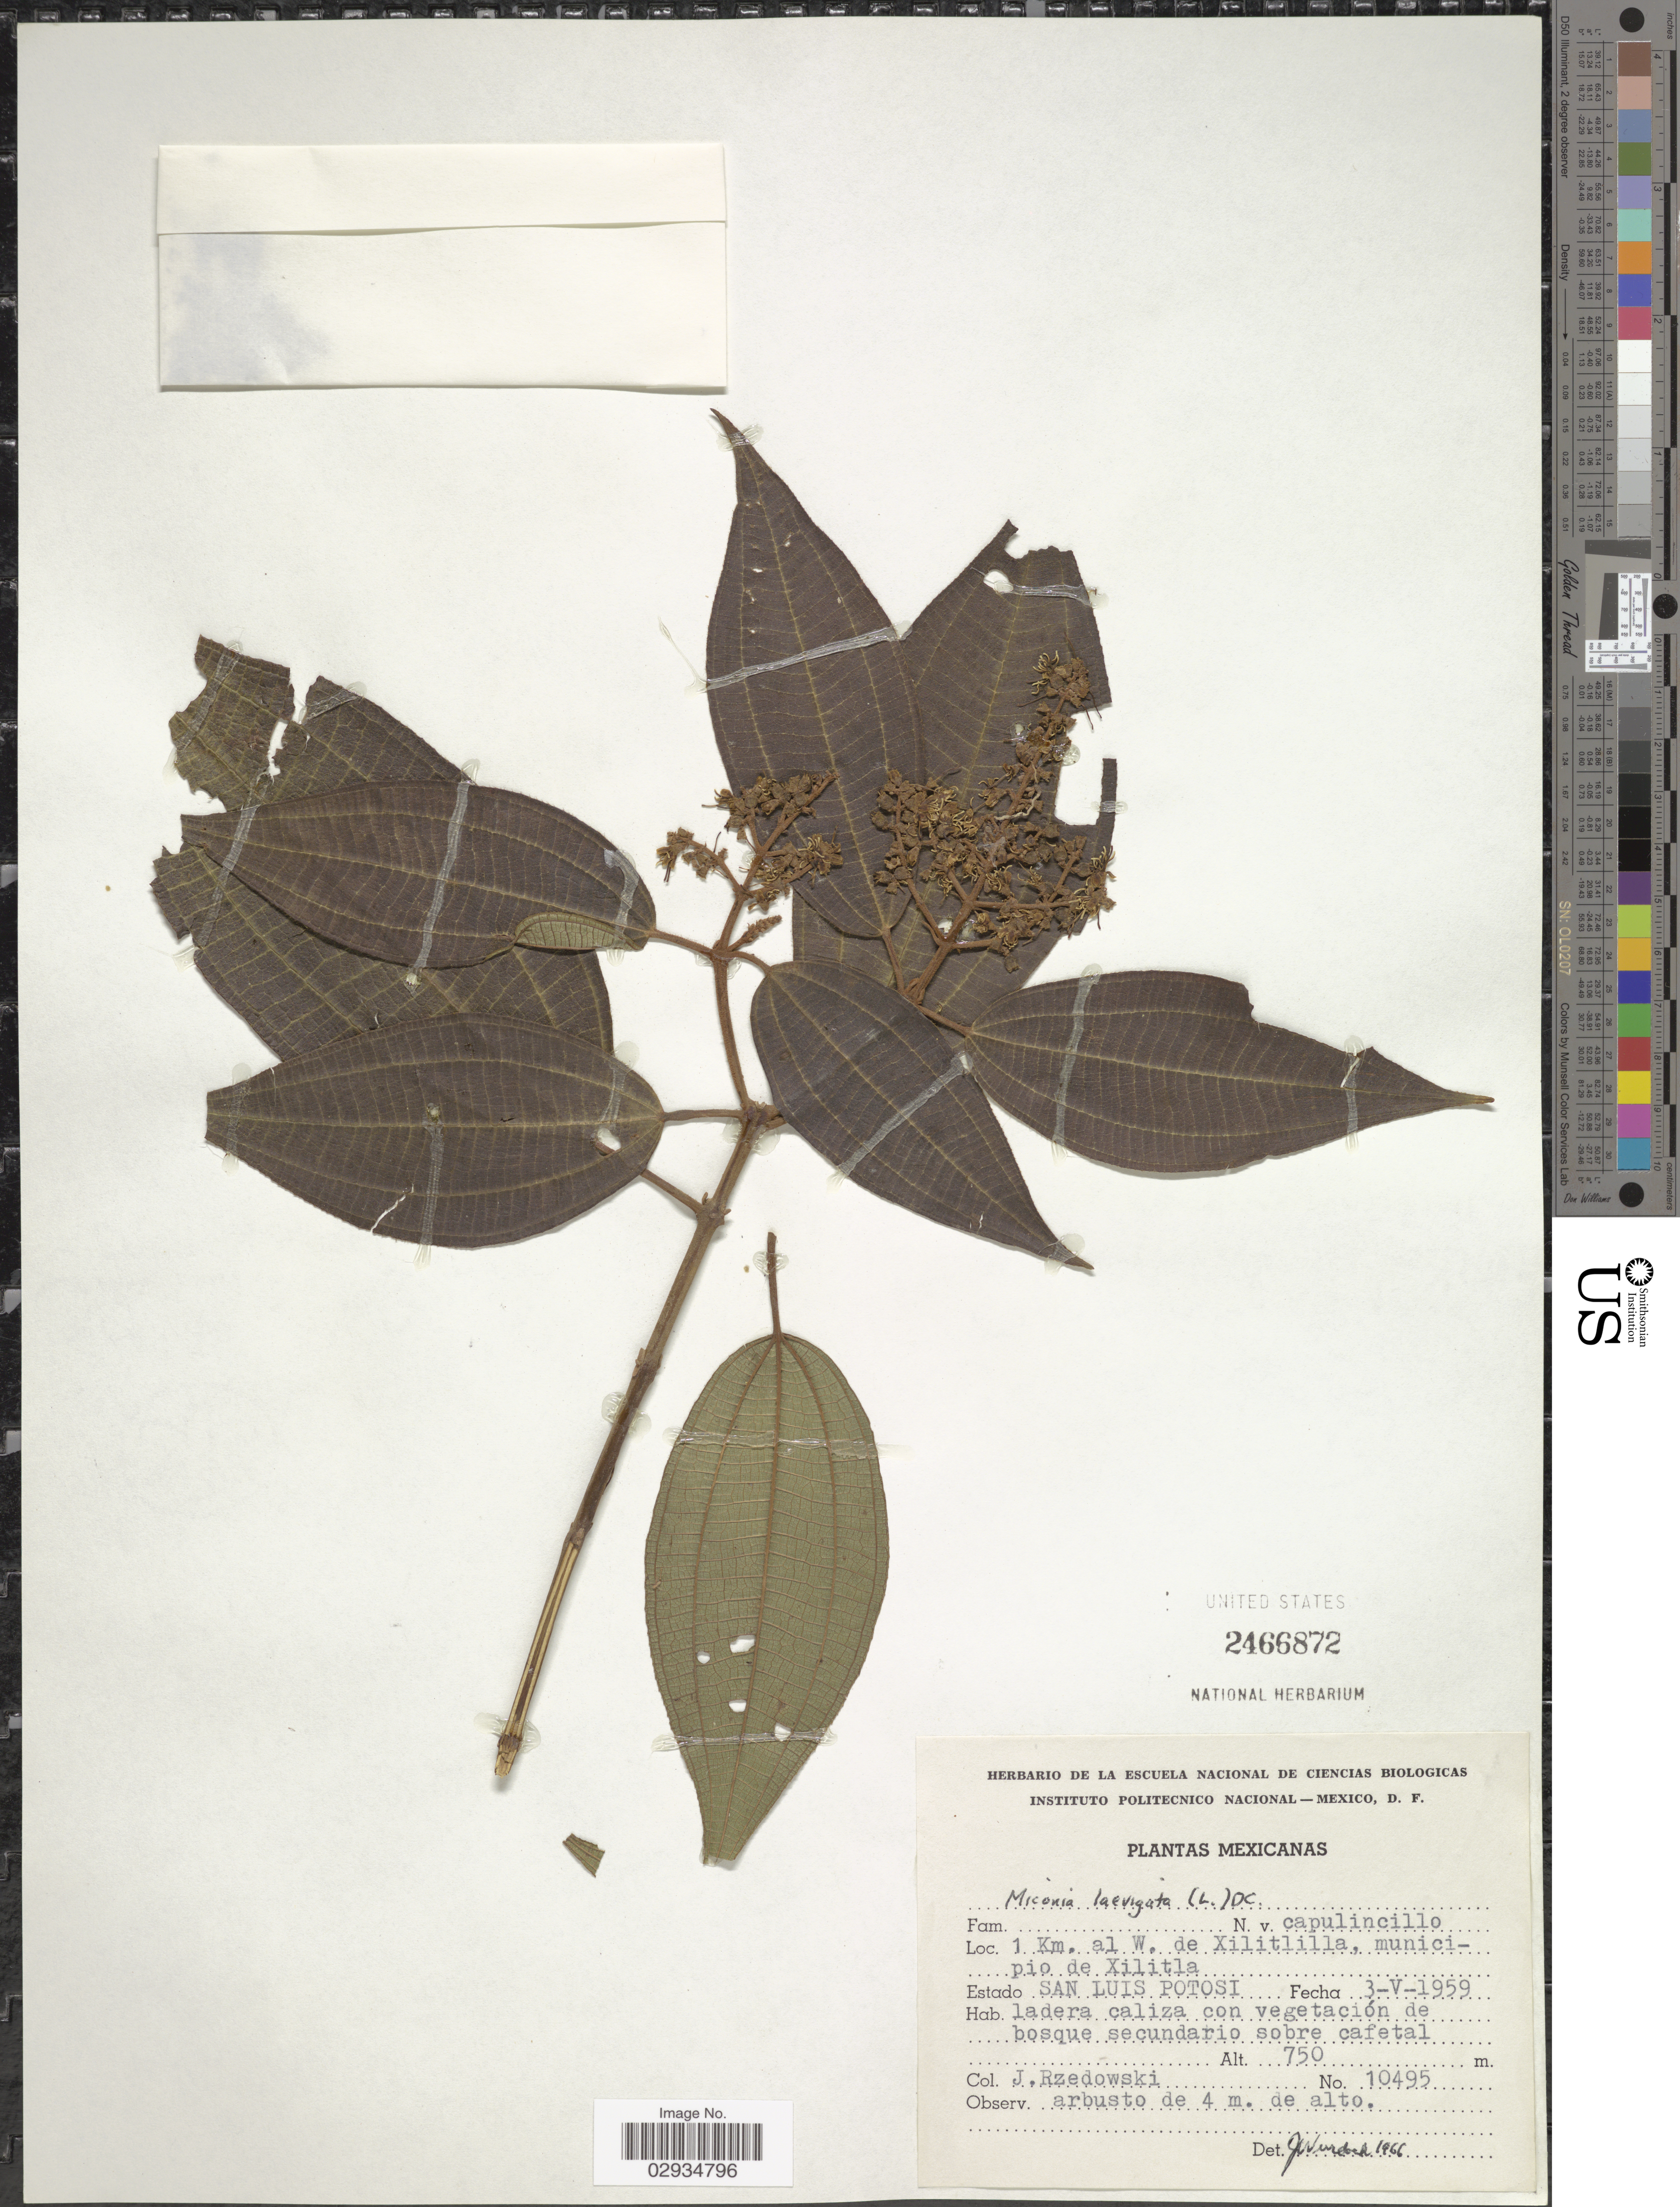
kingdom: Plantae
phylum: Tracheophyta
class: Magnoliopsida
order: Myrtales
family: Melastomataceae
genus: Miconia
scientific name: Miconia laevigata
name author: (L.) D. Don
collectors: J. Rzedowski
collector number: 10495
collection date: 1959-05-03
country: Mexico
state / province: San Luis Potosí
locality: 1 Km. al W. de Xilitlilla, municipio de Xilitla.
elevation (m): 750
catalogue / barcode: US 2466872